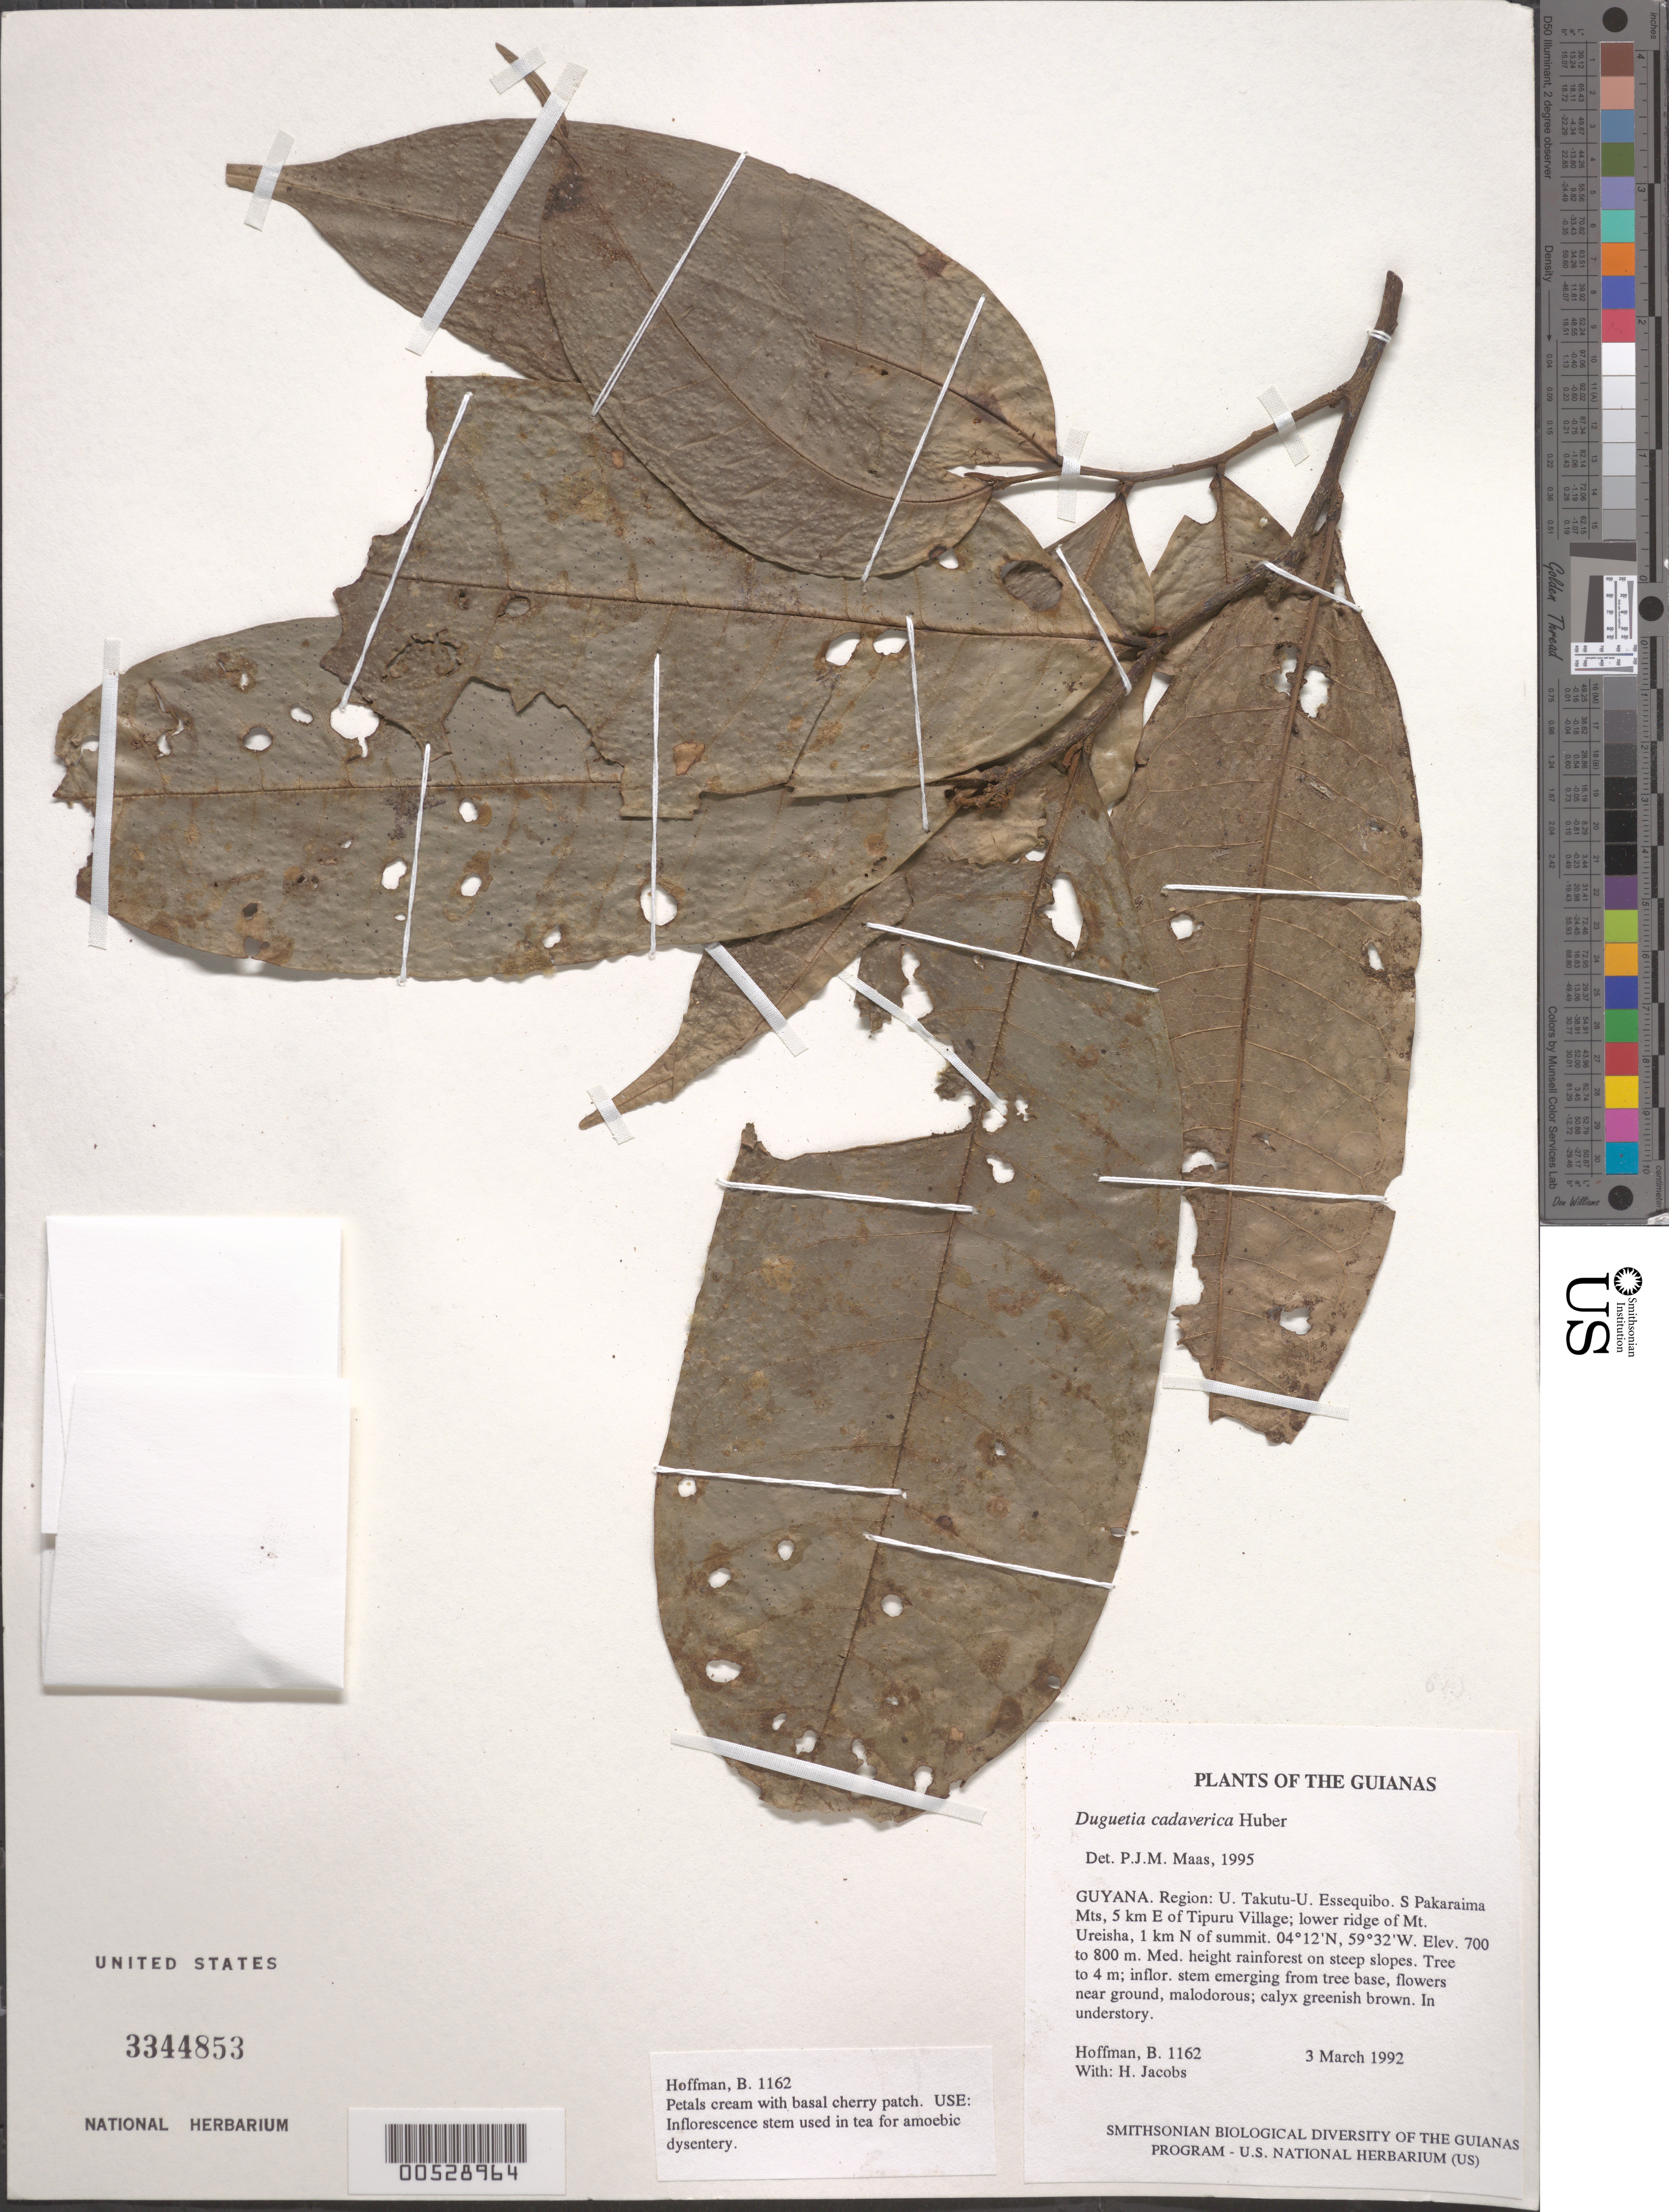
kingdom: Plantae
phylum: Tracheophyta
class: Magnoliopsida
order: Magnoliales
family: Annonaceae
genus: Duguetia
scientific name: Duguetia cadaverica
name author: Huber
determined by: Maas, Paul J. M.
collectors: B. Hoffman & H. Jacobs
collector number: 1162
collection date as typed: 3 March 1992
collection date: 1992-03-03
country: Guyana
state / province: U. Takutu-U. Essequibo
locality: S Pakaraima Mts, 5 km E of Tipuru Village; lower ridge of Mt. Ureisha, 1 km N of summit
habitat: Med. height rainforest on steep slopes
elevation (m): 700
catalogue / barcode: US 3344853